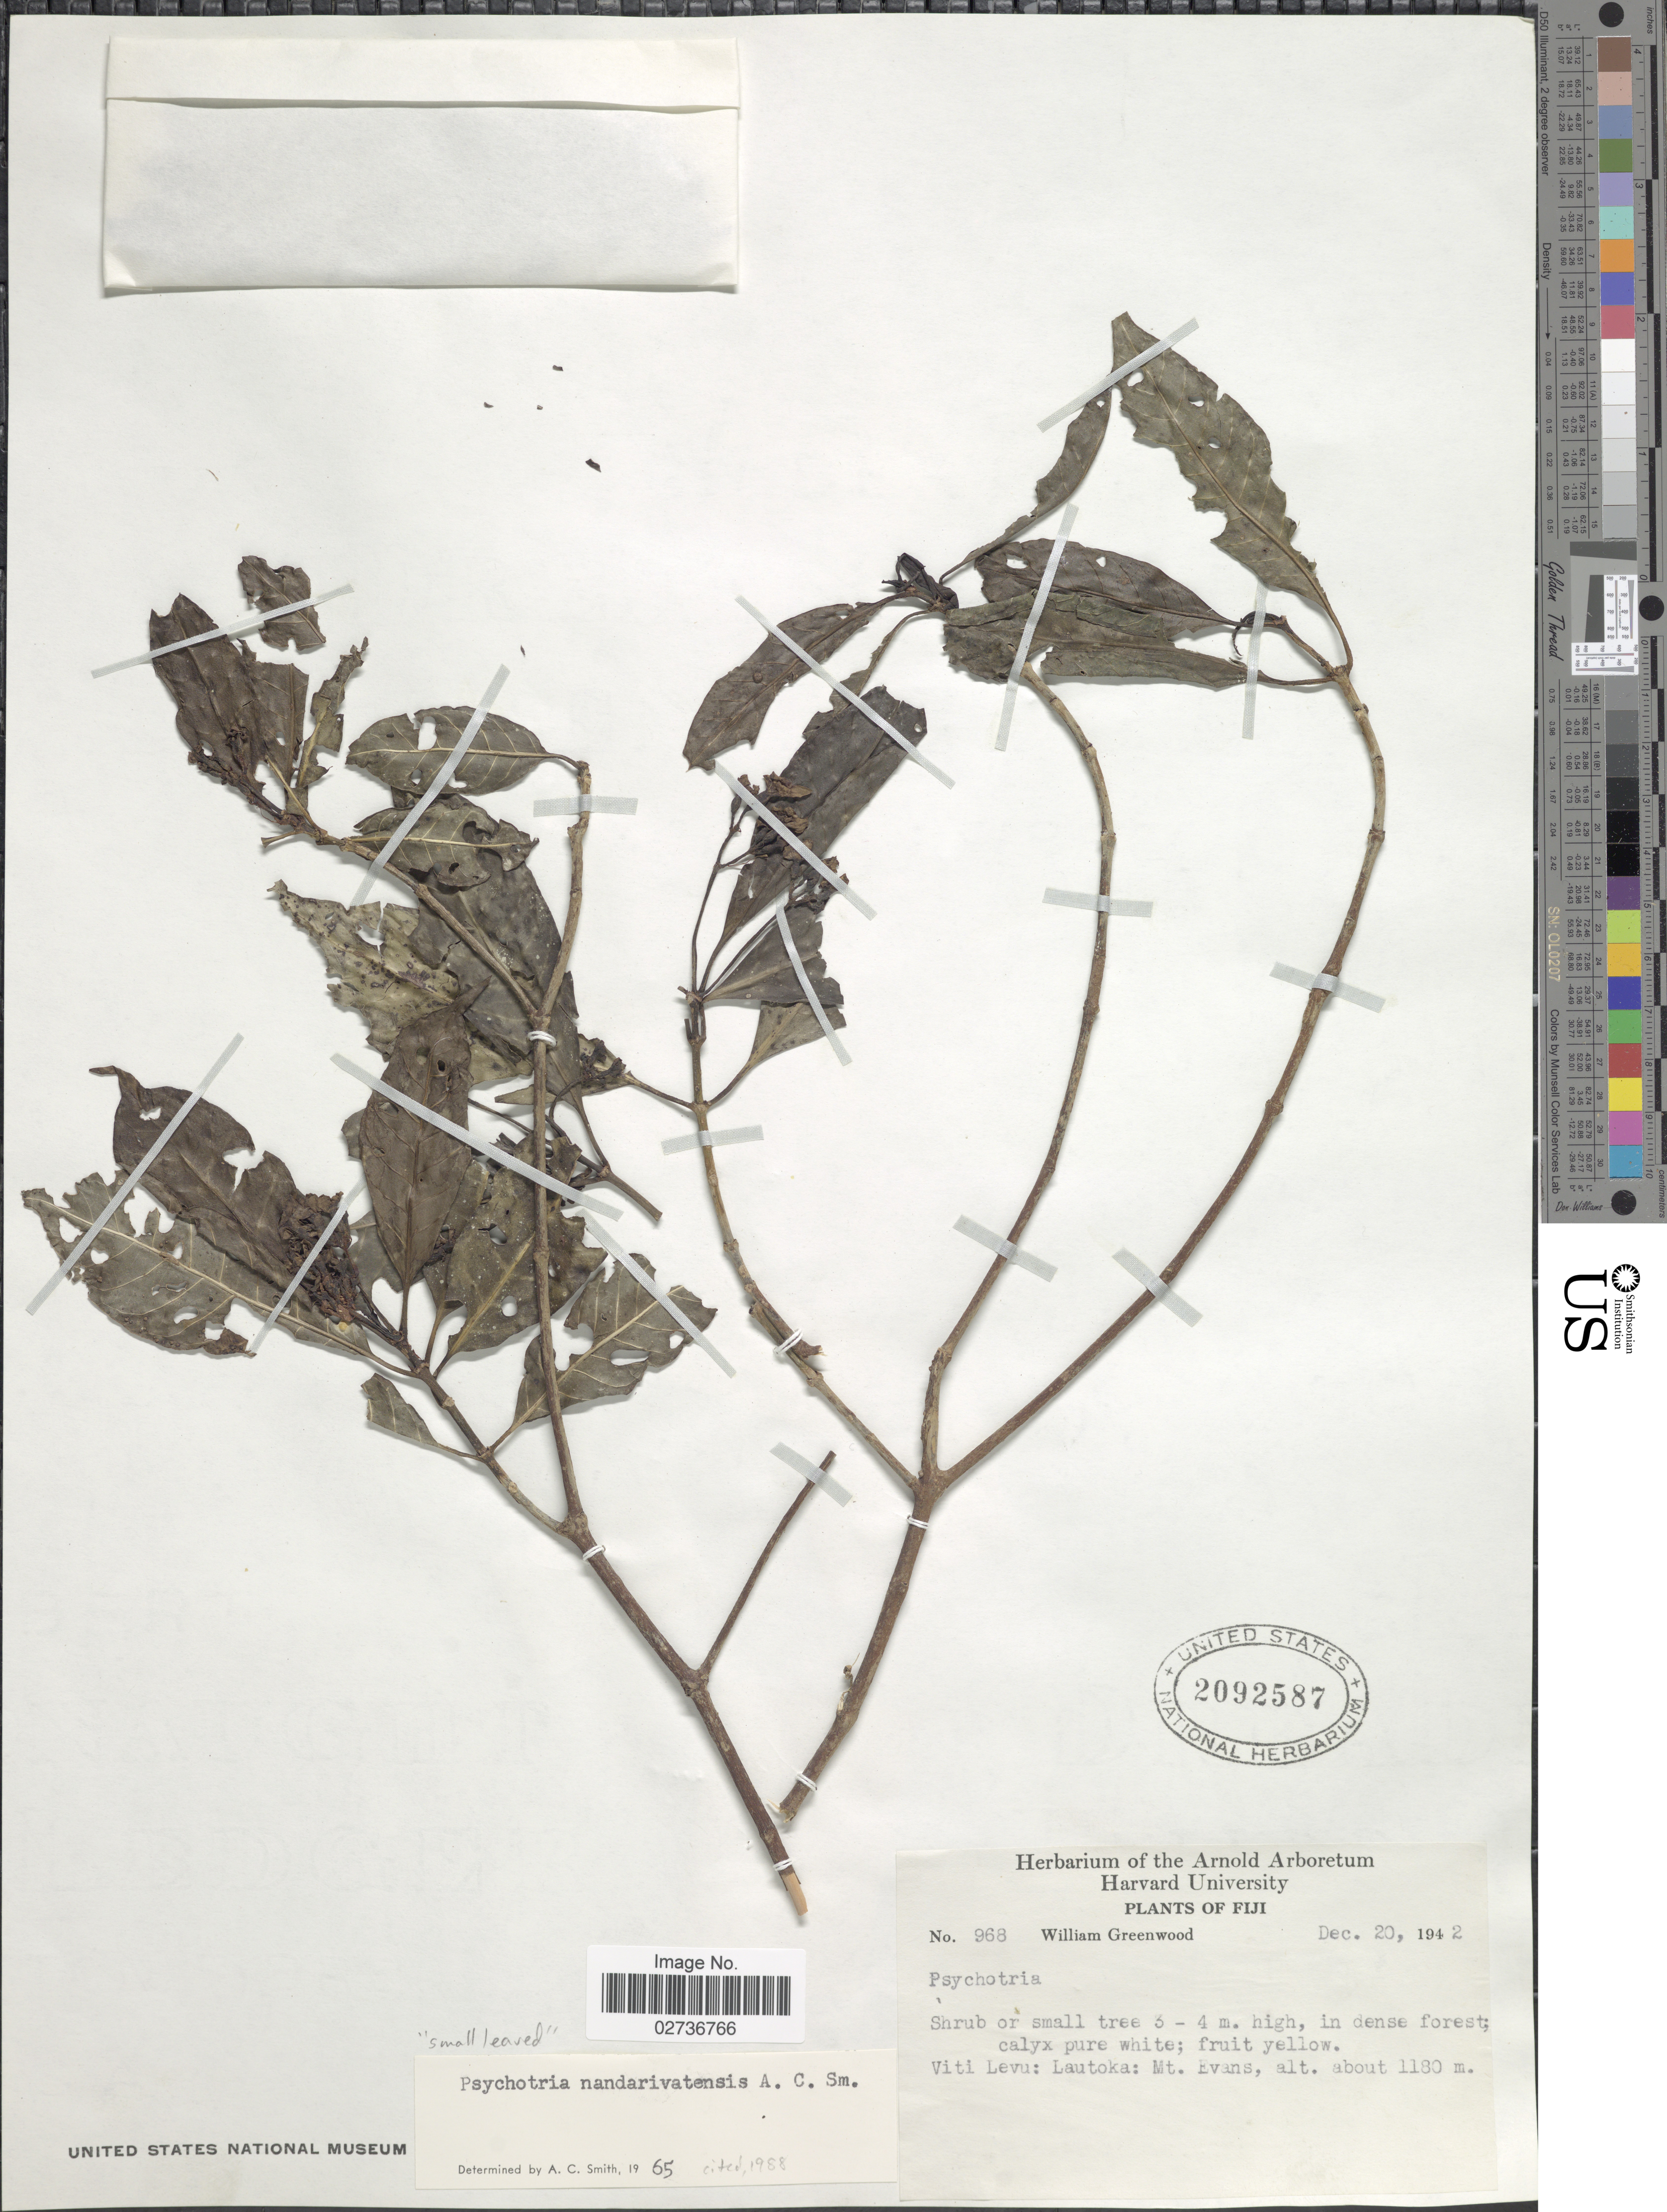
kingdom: Plantae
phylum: Tracheophyta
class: Magnoliopsida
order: Gentianales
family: Rubiaceae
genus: Psychotria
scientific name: Psychotria nandarivatensis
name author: A.C. Sm.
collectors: W. Greenwood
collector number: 968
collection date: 1942-12-20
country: Fiji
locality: Viti Levu: Lautoka: Mt. Evans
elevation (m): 1180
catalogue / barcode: US 2092587